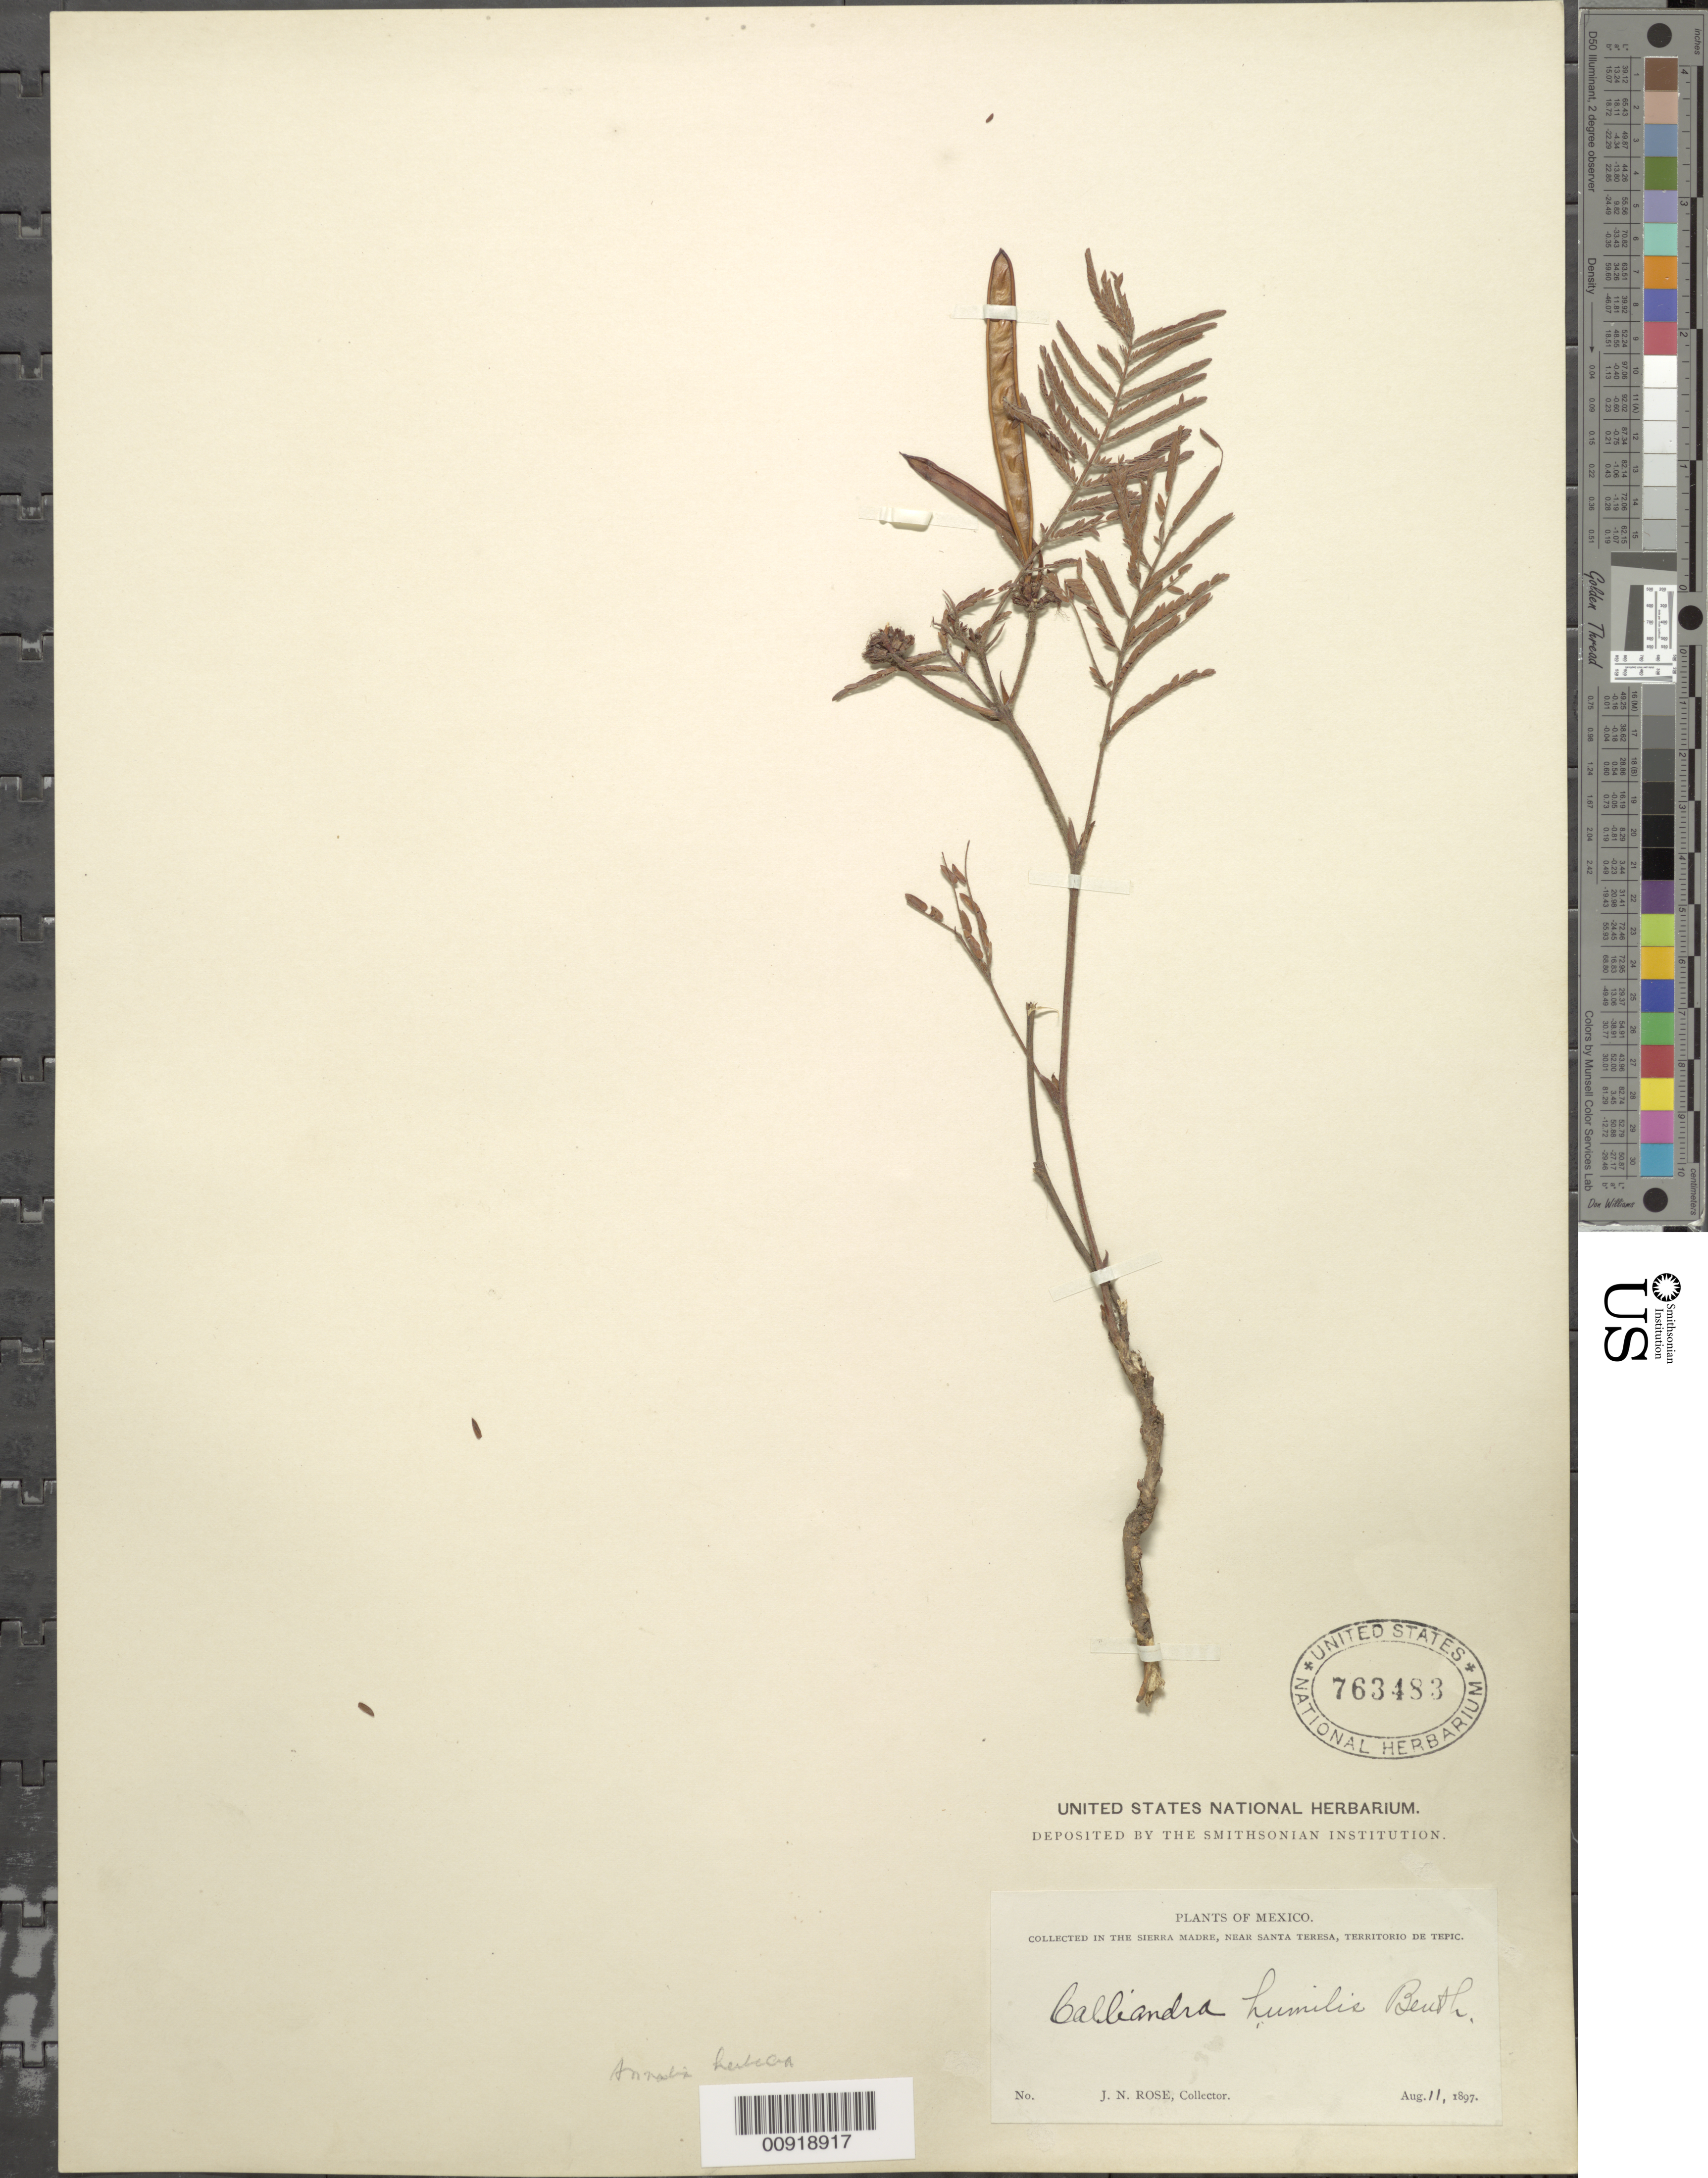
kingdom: Plantae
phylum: Tracheophyta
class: Magnoliopsida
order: Fabales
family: Fabaceae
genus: Calliandra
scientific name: Calliandra herbacea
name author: Engelm. ex A. Gray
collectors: J. N. Rose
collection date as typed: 11 Aug 1897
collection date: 1897-08-11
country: Mexico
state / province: Nayarit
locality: In the Sierra Madre, near Santa Teresa, Territorio de Tepic.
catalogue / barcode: US 763483